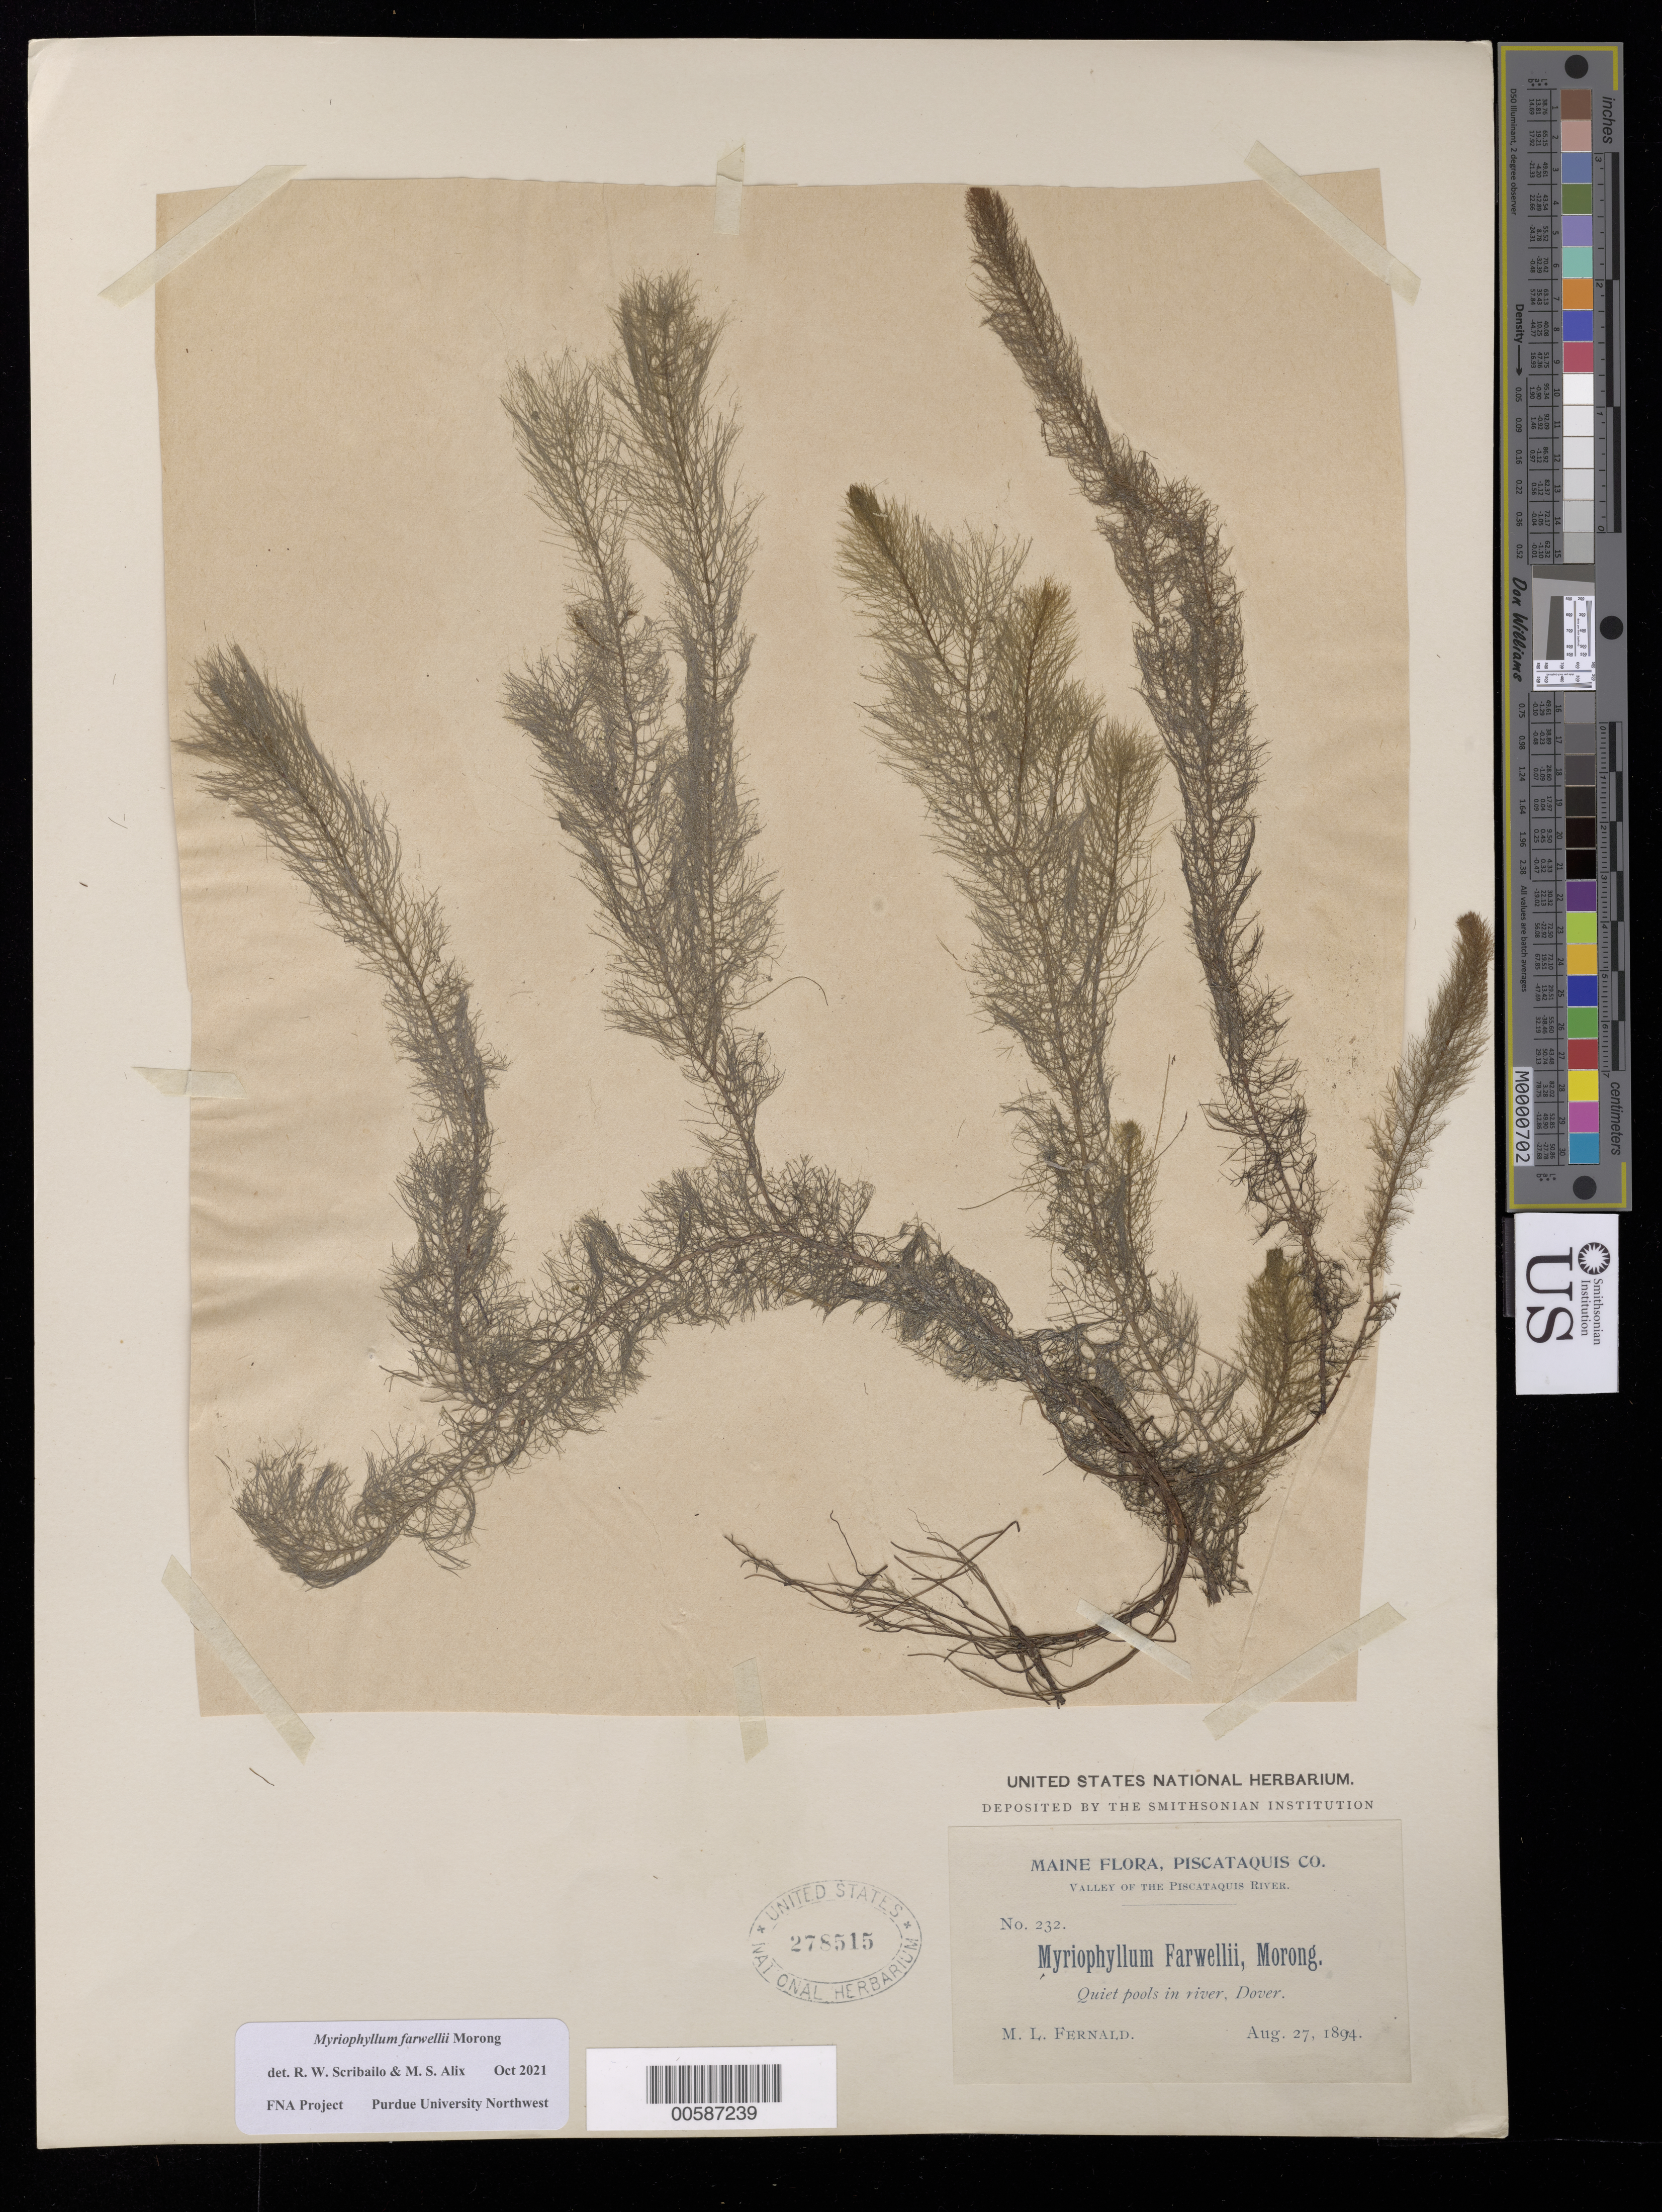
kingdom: Plantae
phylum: Tracheophyta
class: Magnoliopsida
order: Saxifragales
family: Haloragaceae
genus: Myriophyllum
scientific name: Myriophyllum farwellii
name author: Morong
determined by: Scribailo, R. W.; Alix, M. S.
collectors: M. L. Fernald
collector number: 232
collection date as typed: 27 Aug 1894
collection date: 1894-08-27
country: United States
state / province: Maine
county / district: Piscataquis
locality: Piscataquis River, Dover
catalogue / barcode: US 278515